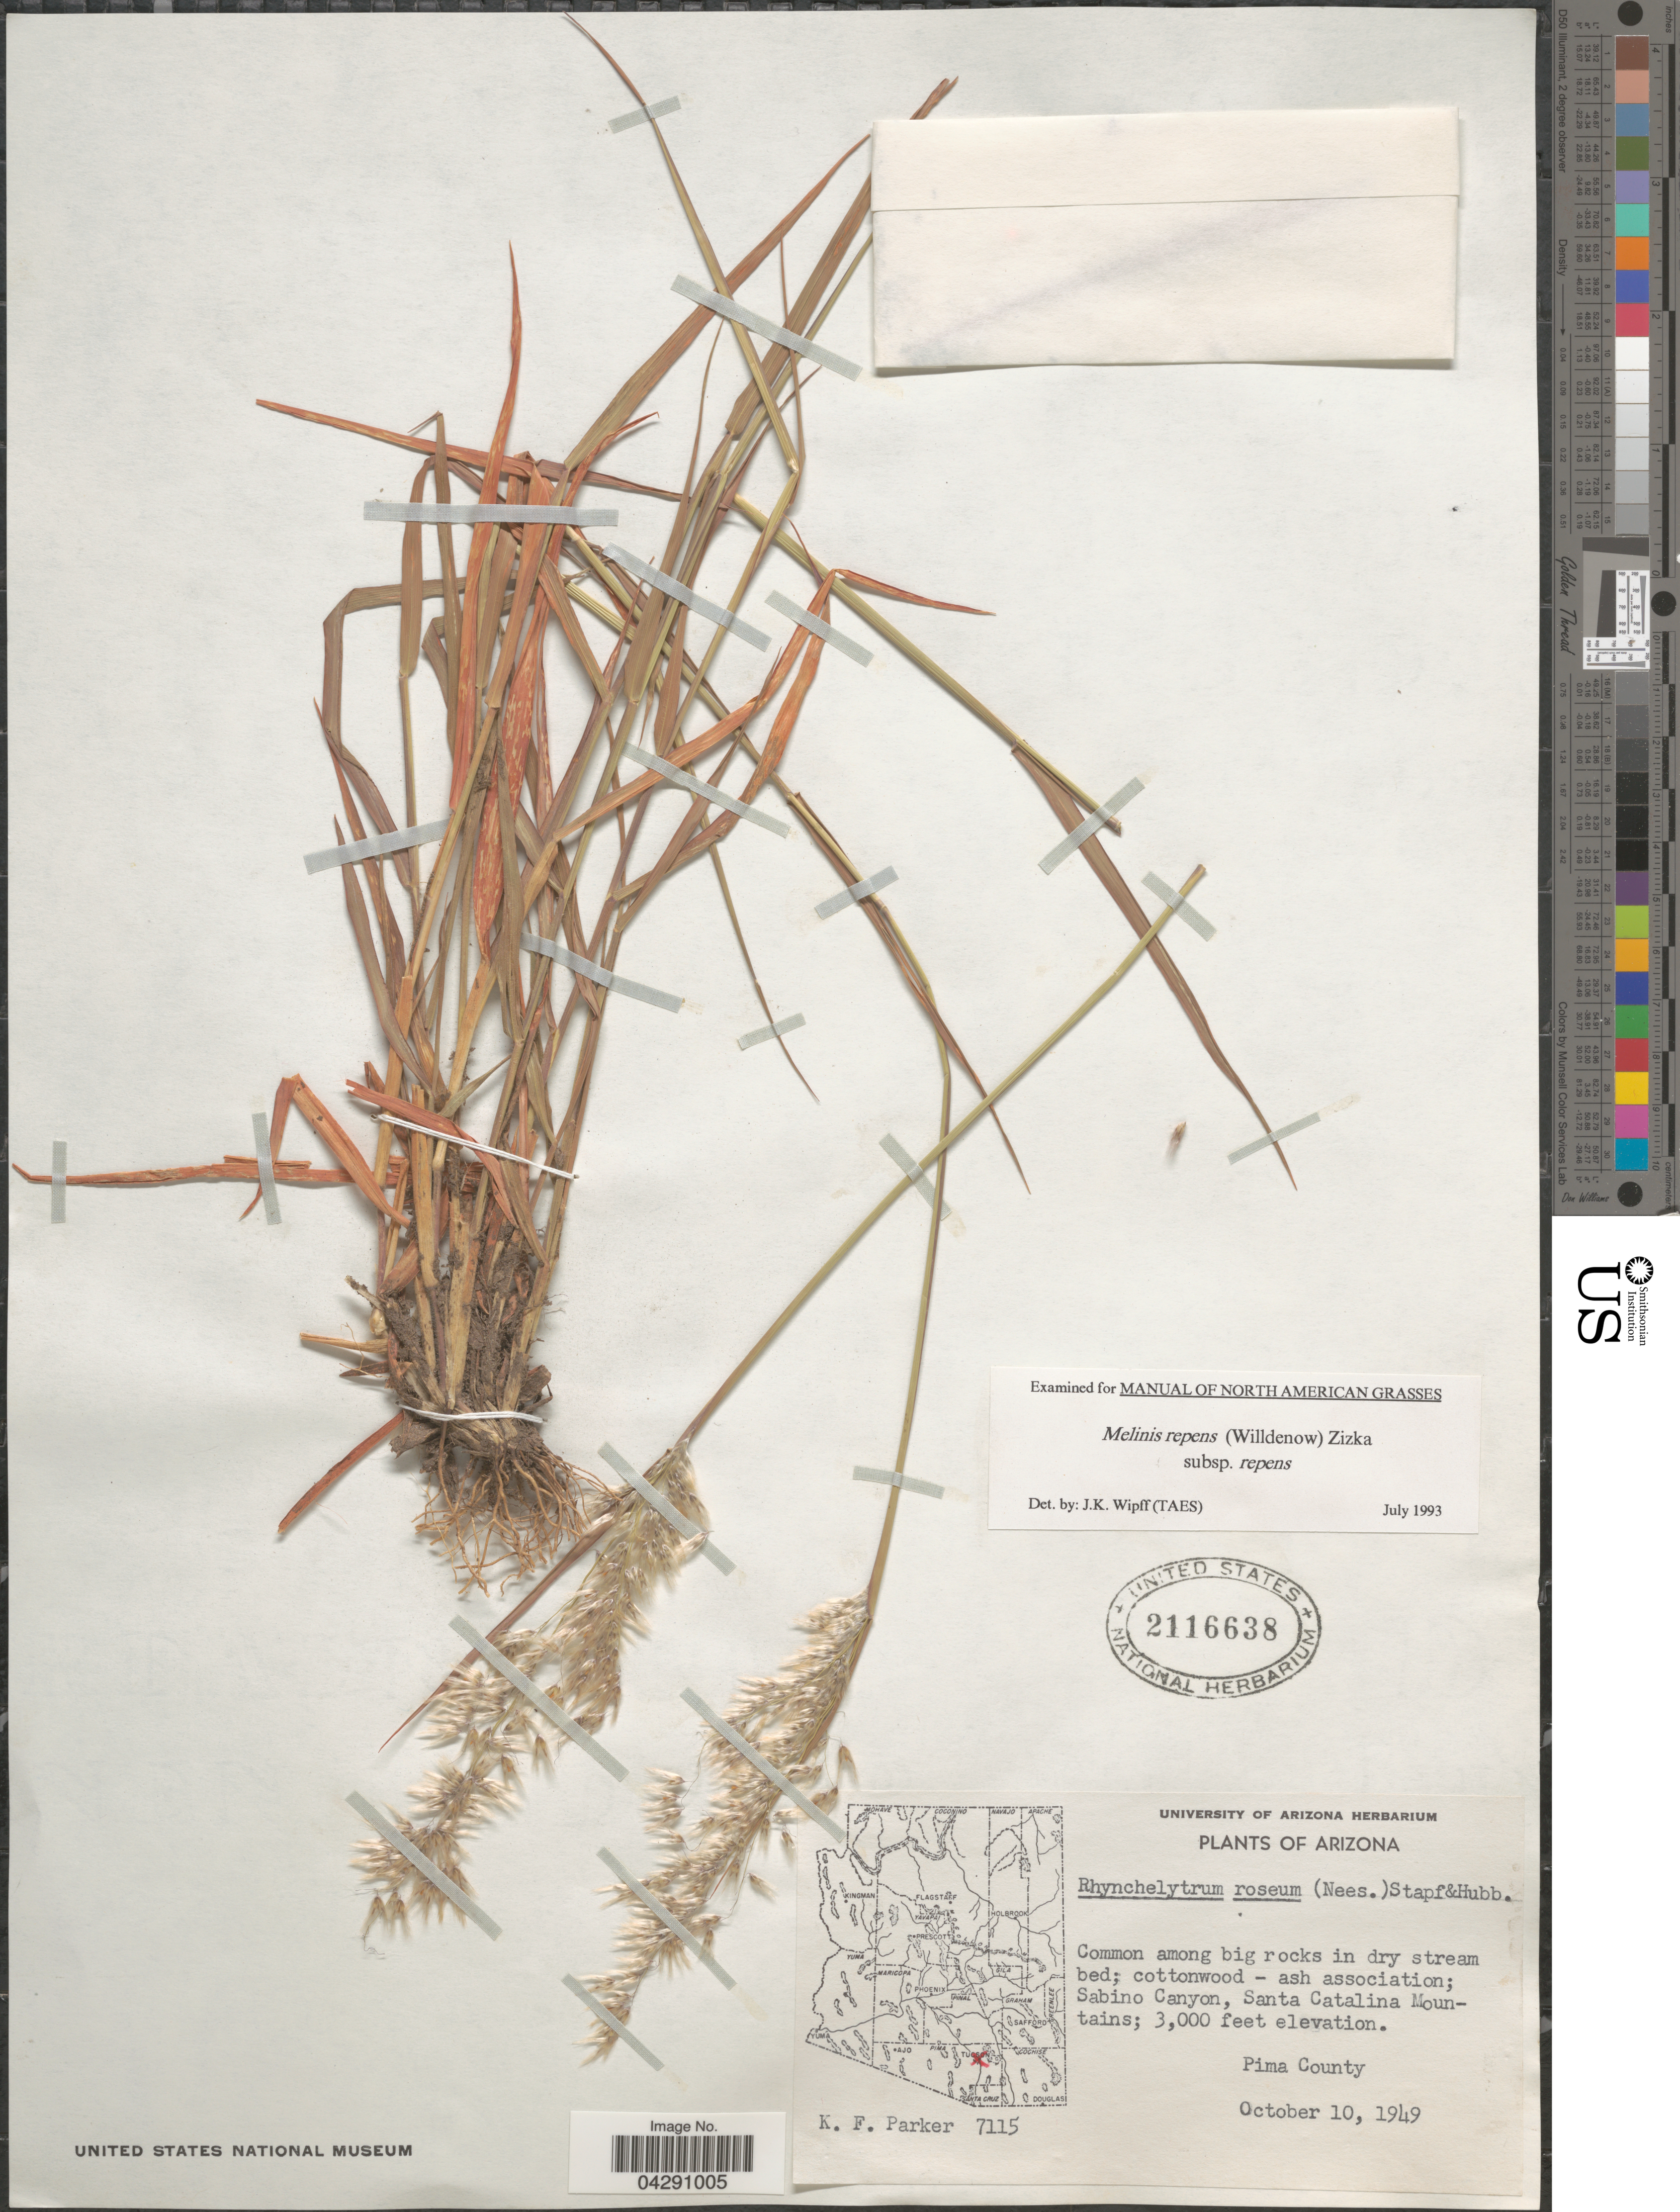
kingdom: Plantae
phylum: Tracheophyta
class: Liliopsida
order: Poales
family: Poaceae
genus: Melinis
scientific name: Melinis repens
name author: (Willd.) Zizka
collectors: K. F. Parker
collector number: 7115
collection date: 1949-10-10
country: United States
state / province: Arizona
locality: Sabino Canyon, Santa Catalina Mountains. Pima County.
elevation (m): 914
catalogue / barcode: US 2116638